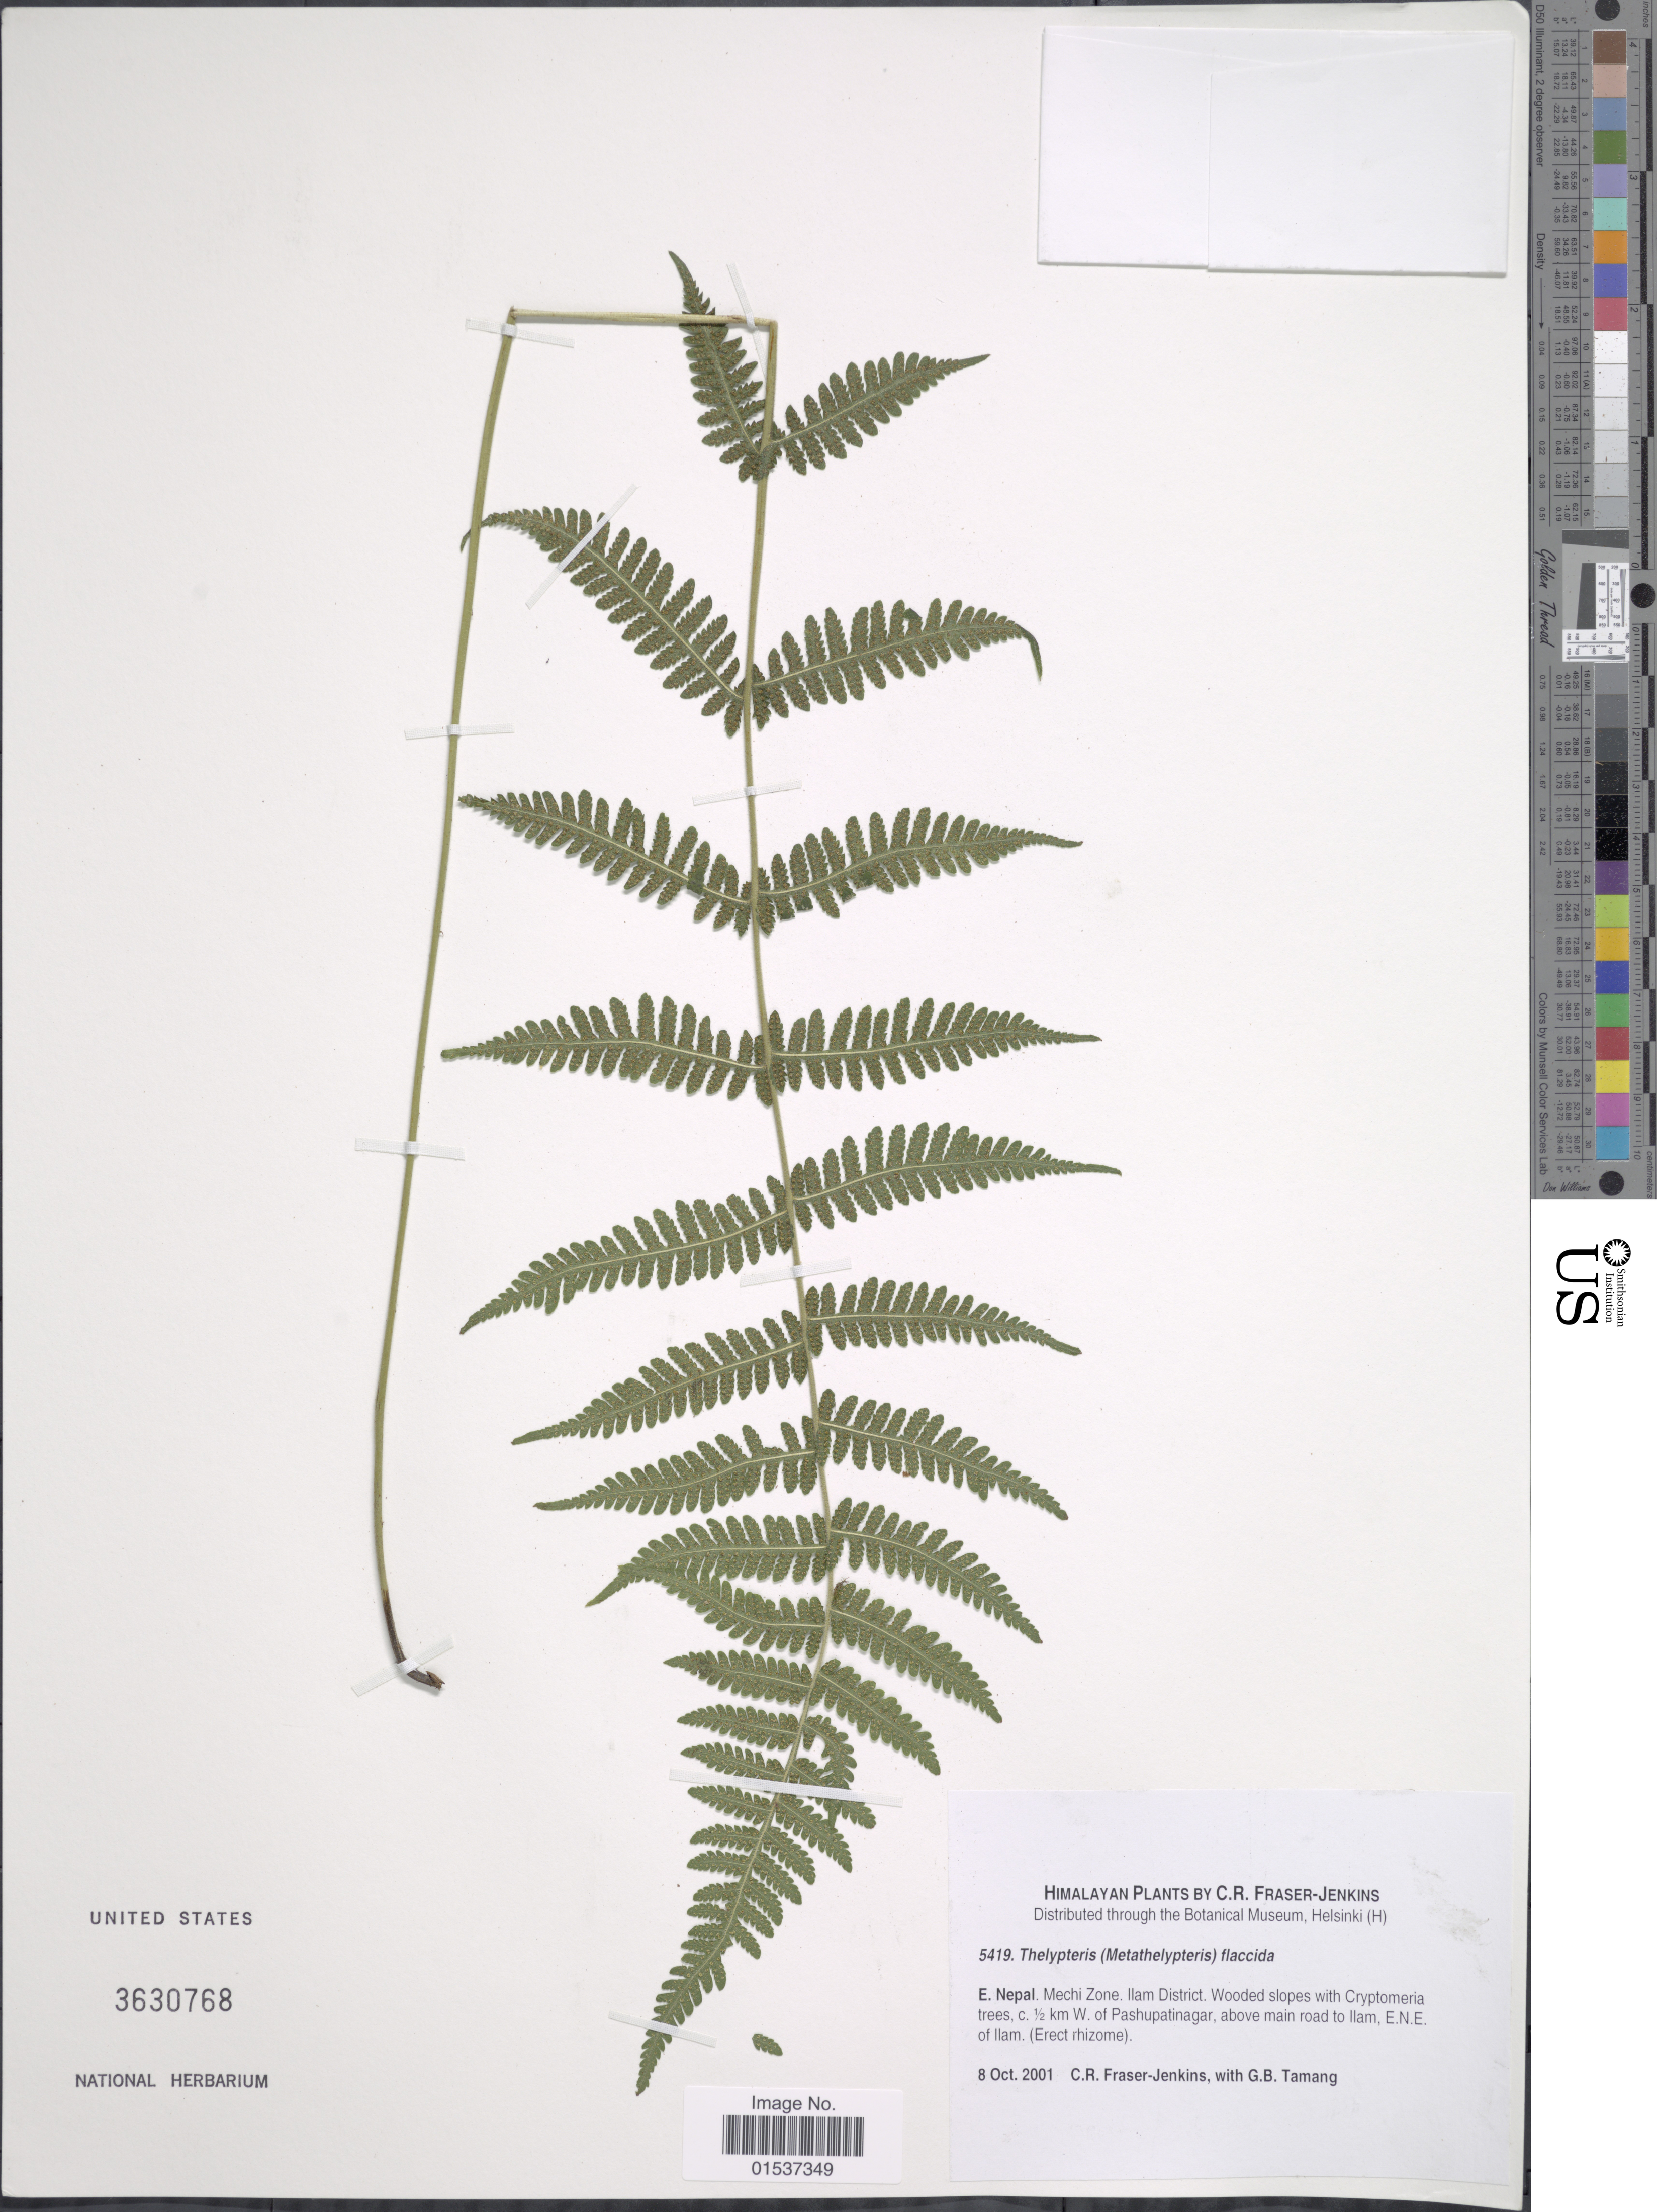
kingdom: Plantae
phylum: Tracheophyta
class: Polypodiopsida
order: Polypodiales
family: Thelypteridaceae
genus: Metathelypteris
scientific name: Metathelypteris flaccida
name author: (Blume) Ching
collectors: C. R. Fraser-Jenkins & G. Tamang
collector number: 5419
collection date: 2001-10-08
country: Nepal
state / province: Mechi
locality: Himalayan, E. Nepal. Mechi Zone, Ilam District. c. 1½ km W. of Pashupatinagar, above main road to Ilam,E.N.E. of Ilam.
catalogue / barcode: US 3630768